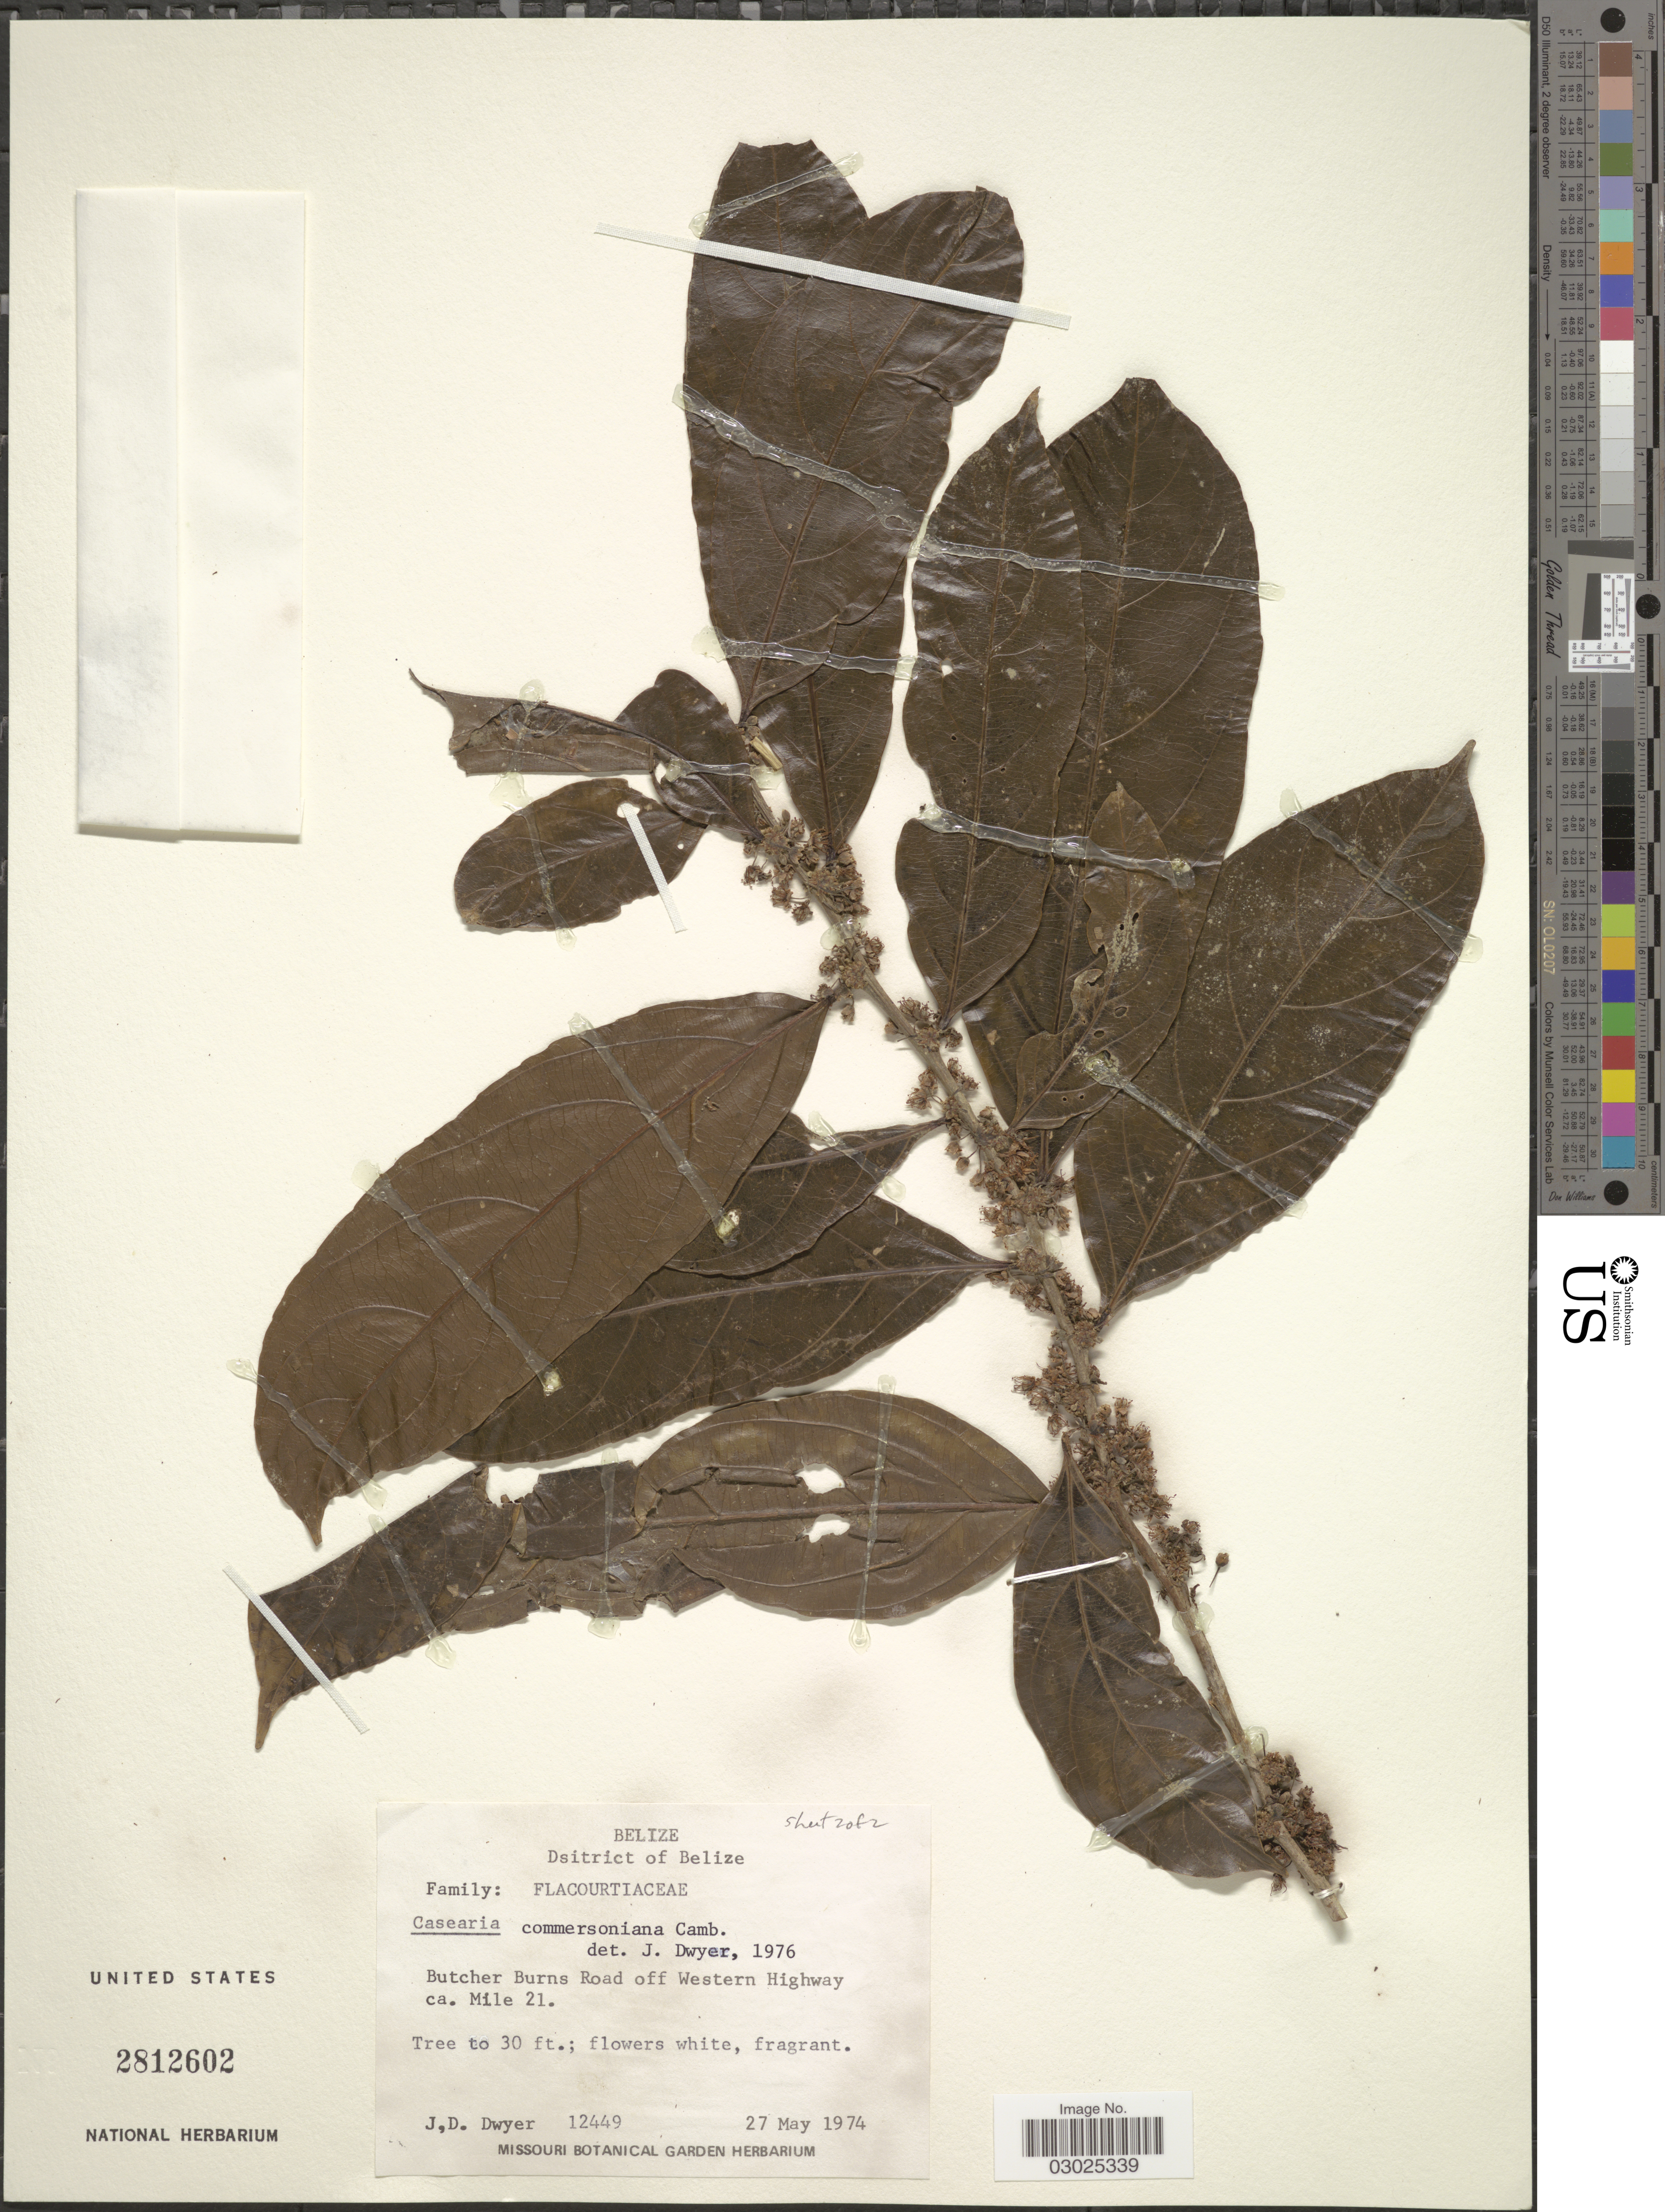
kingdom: Plantae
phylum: Tracheophyta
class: Magnoliopsida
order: Malpighiales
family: Salicaceae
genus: Piparea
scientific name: Piparea dentata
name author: Aubl.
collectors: J. D. Dwyer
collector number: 12449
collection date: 1974-05-27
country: Belize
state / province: Belize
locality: Butcher Burns Road off Western Highway ca. Mile 21.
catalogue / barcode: US 2812602